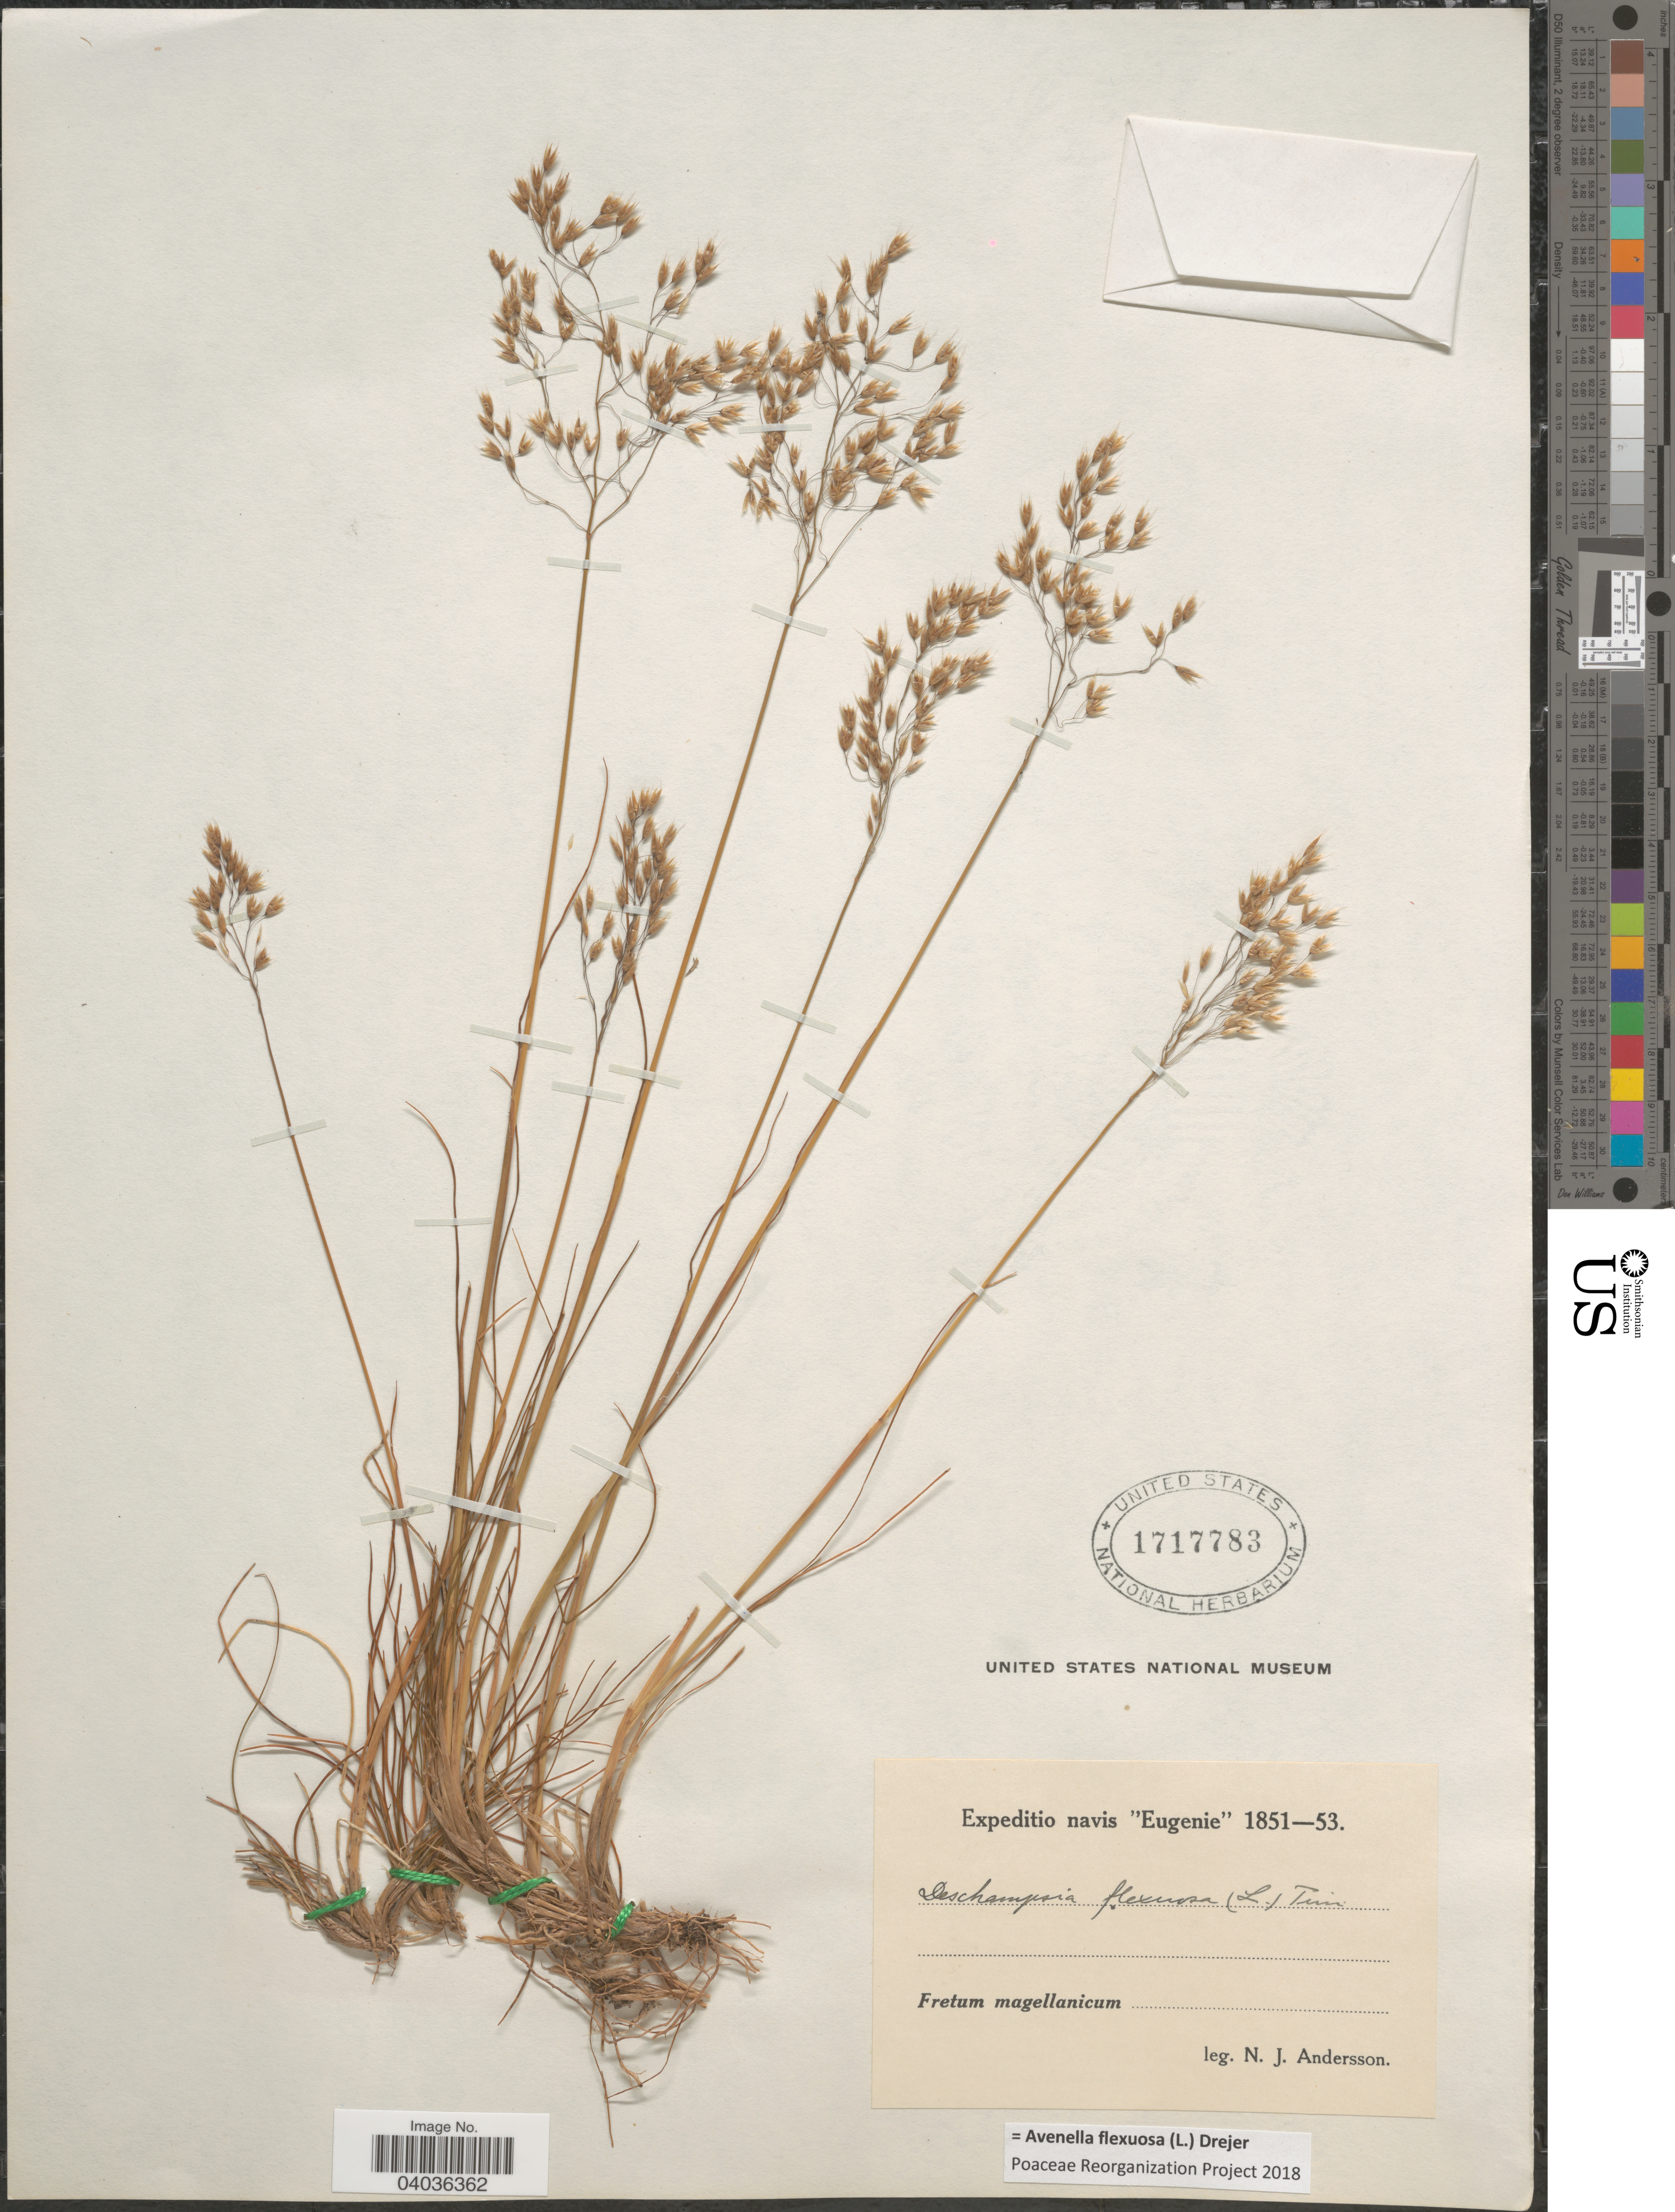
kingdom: Plantae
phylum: Tracheophyta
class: Liliopsida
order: Poales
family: Poaceae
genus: Avenella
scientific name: Avenella flexuosa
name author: (L.) Drejer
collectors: N. J. Andersson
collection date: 1851/1853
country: Chile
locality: Fretum magellanicum.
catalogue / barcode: US 1717783